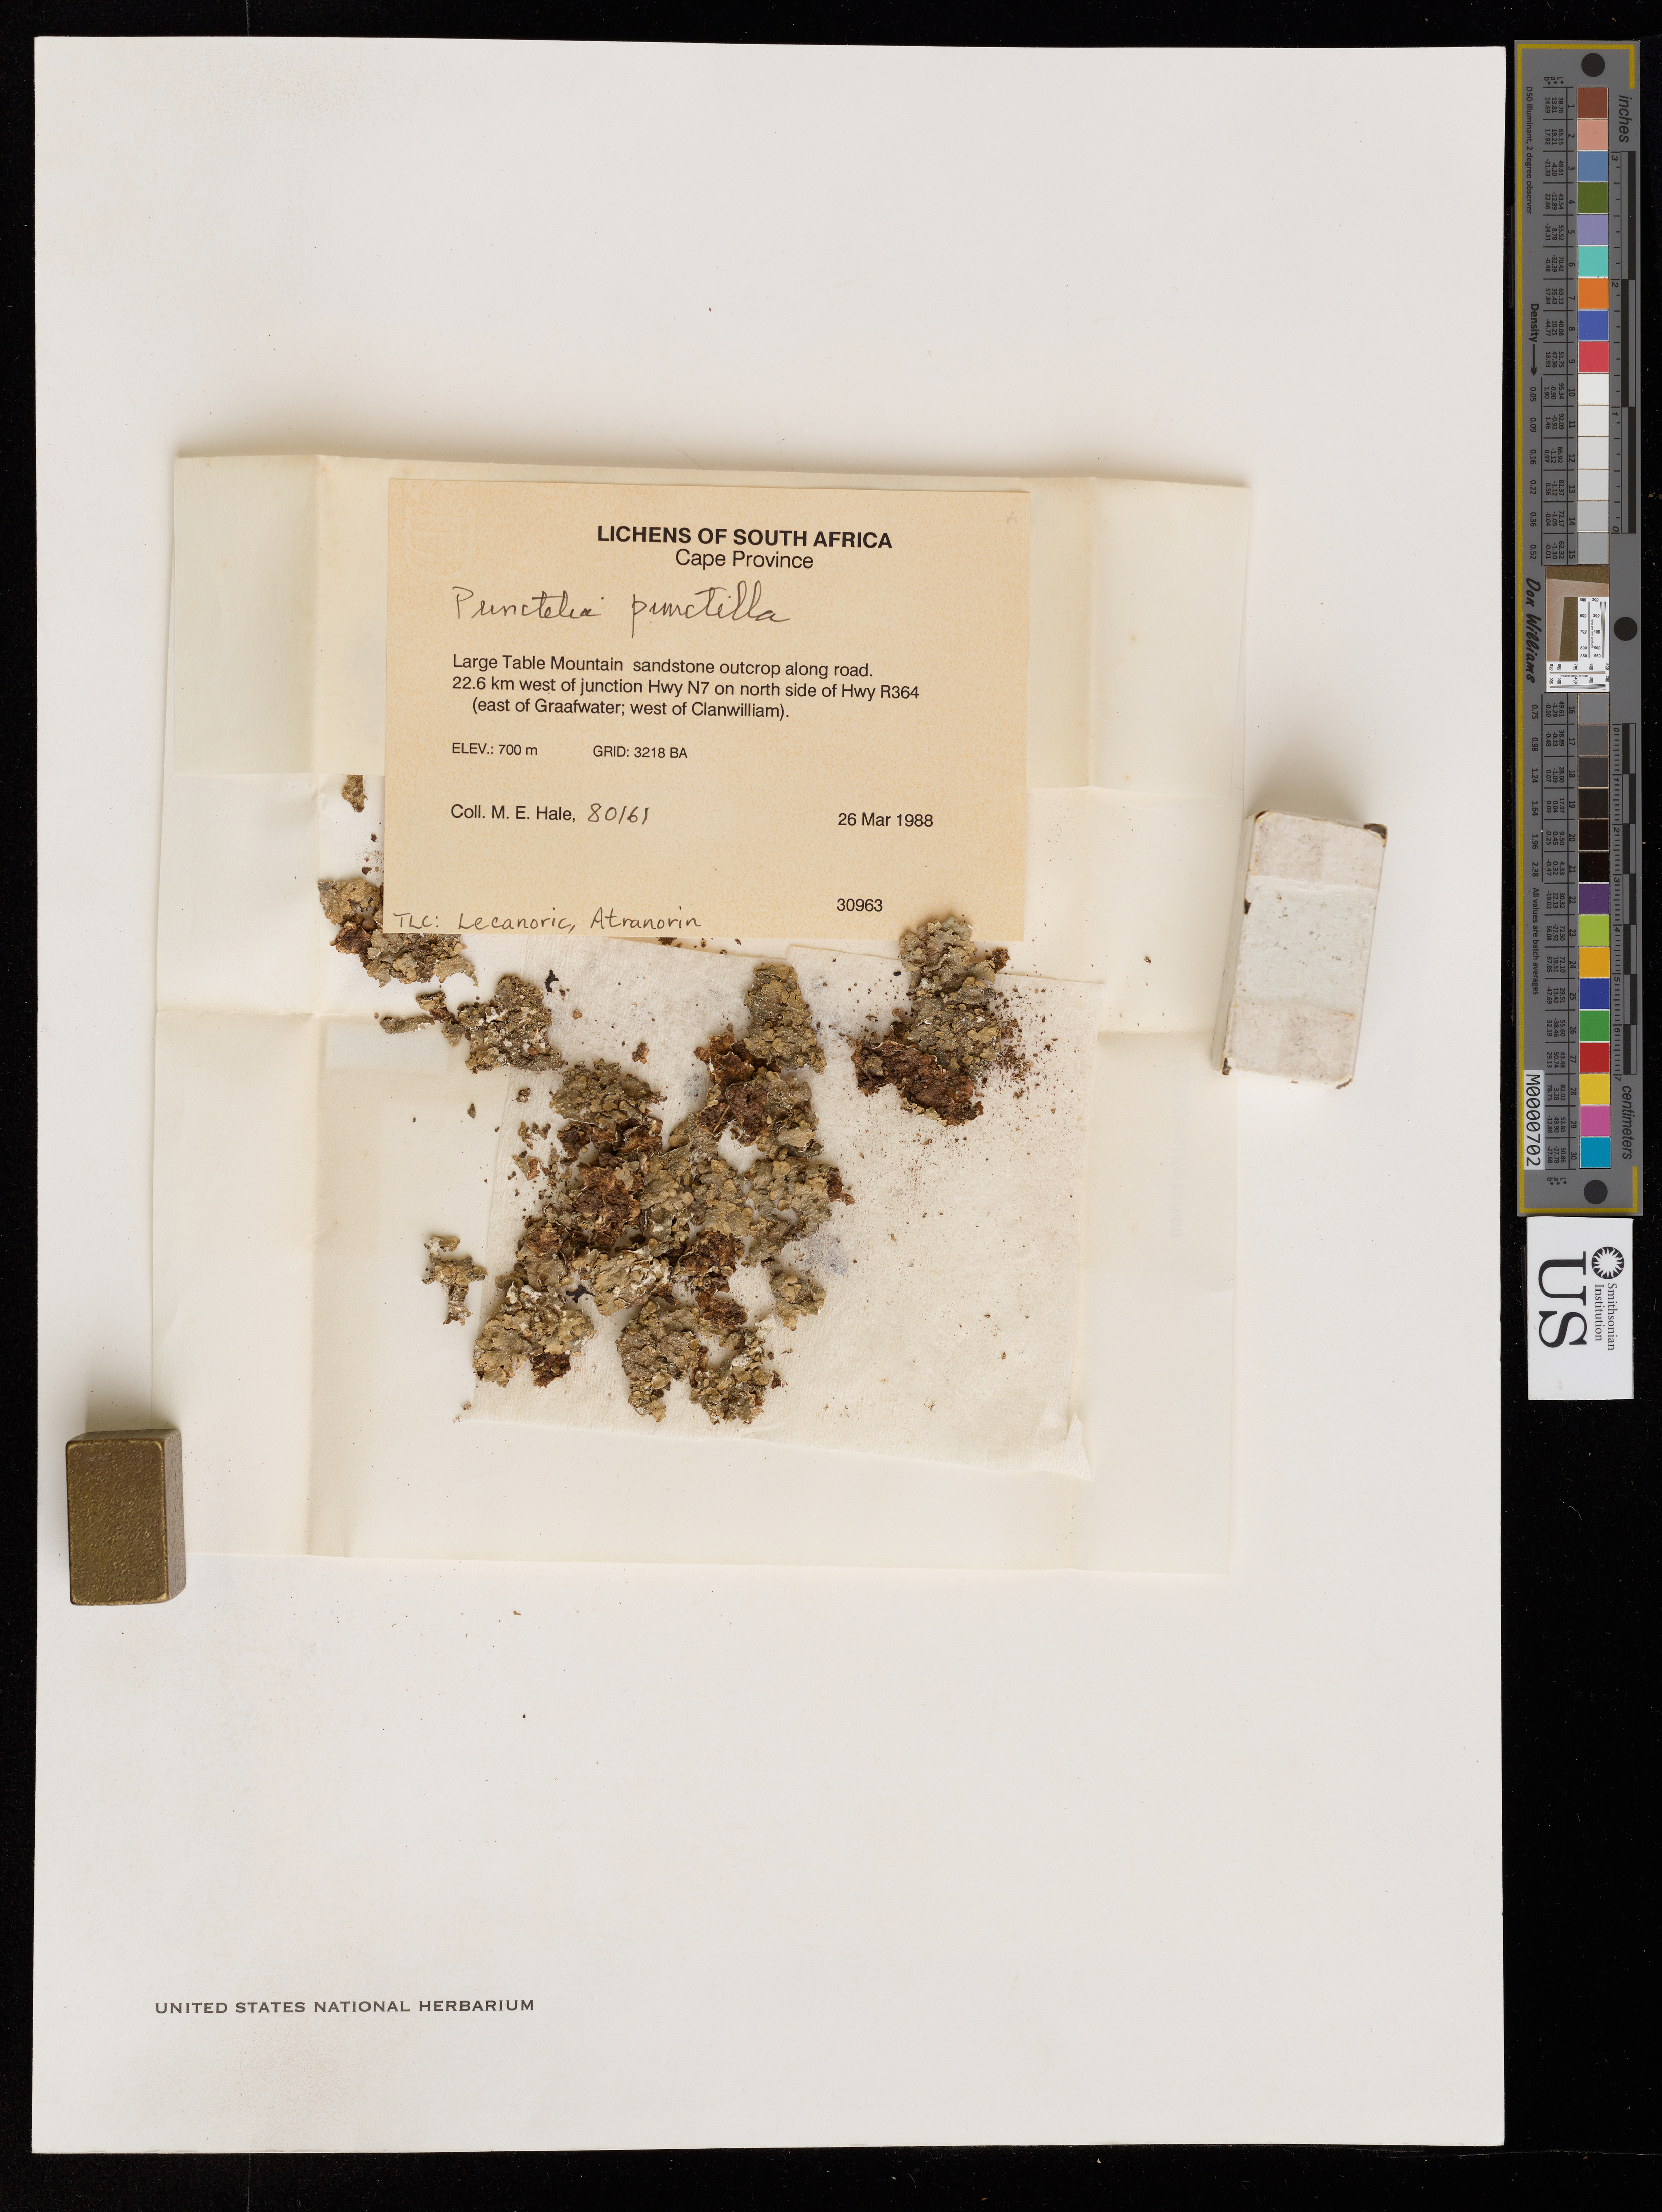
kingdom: Fungi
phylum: Ascomycota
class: Lecanoromycetes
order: Lecanorales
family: Parmeliaceae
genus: Punctelia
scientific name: Punctelia punctilla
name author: (Hale) Krog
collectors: M. Hale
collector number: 80161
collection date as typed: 26 Mar 1988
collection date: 1988-03-26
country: South Africa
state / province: Western Cape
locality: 22.6 km w of junction hwy n7 on n side of hwy r364 (e of graafwater; w of clanwilliam)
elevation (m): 700